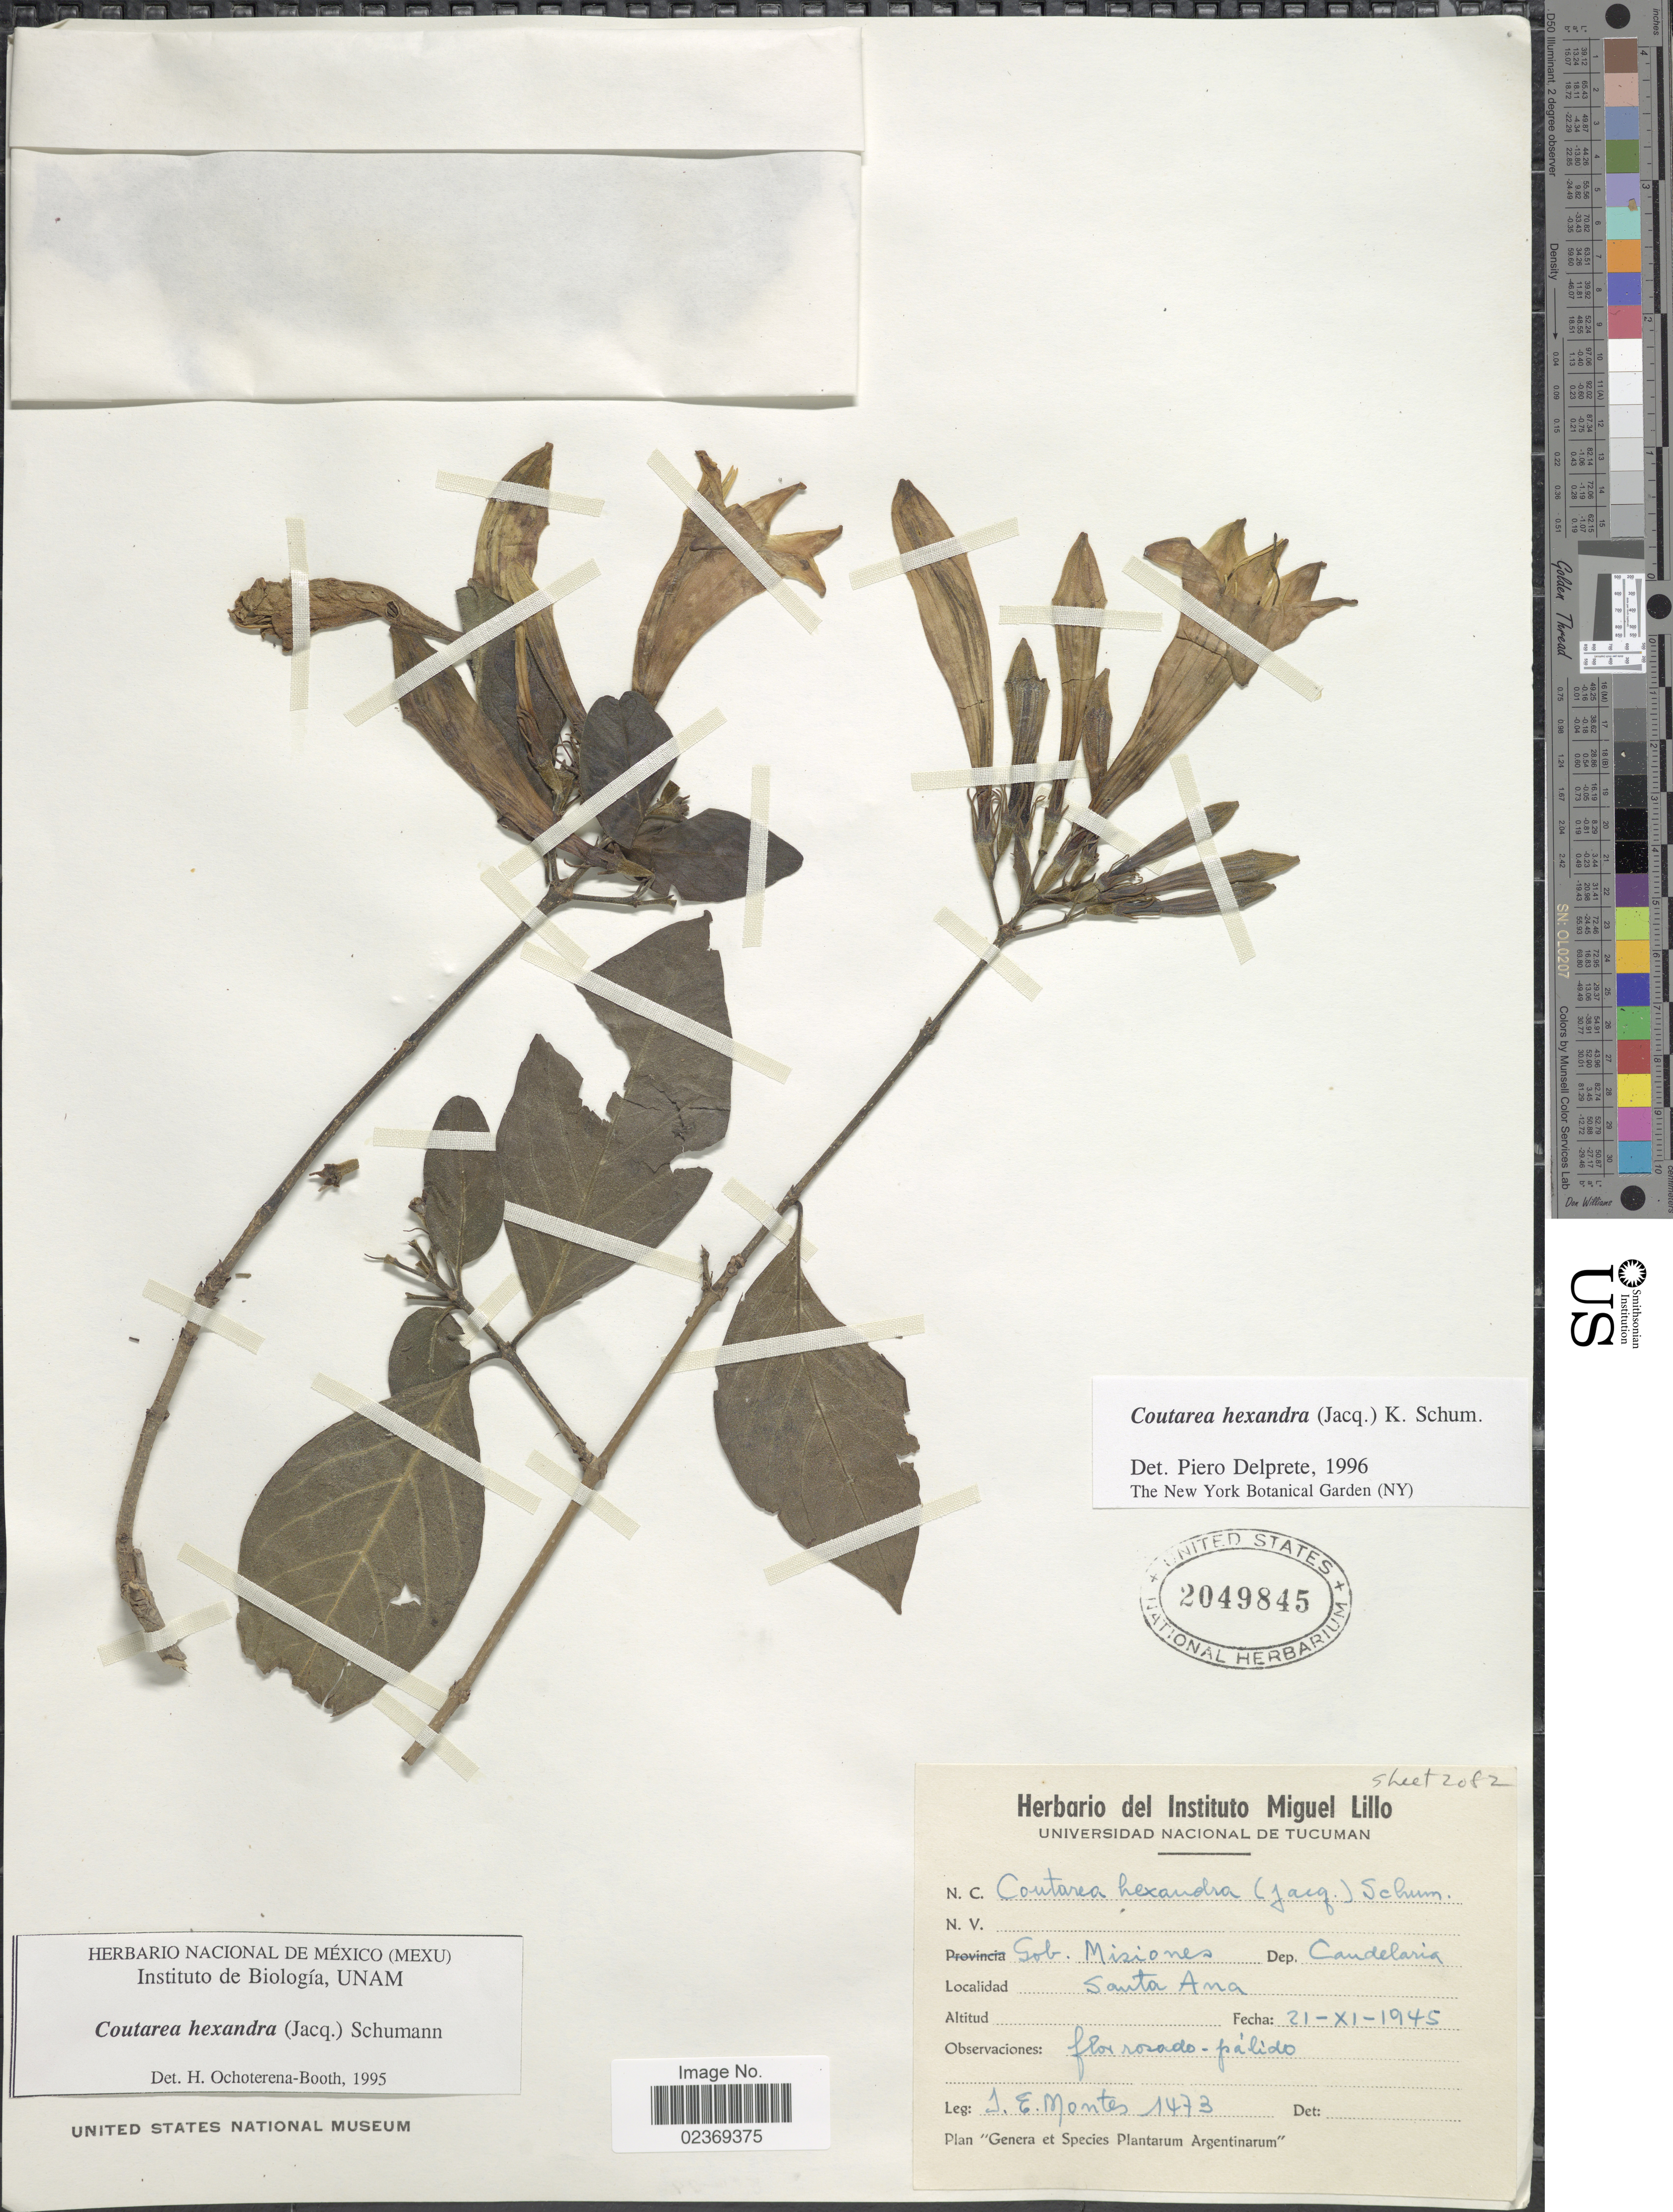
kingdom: Plantae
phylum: Tracheophyta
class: Magnoliopsida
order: Gentianales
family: Rubiaceae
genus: Coutarea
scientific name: Coutarea hexandra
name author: (Jacq.) K. Schum.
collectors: J. E. Montes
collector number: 1473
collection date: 1945-11-21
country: Argentina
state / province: Misiones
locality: Gob. Misiones, Dep. Candelaria, Santa Ana.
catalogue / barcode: US 2049845